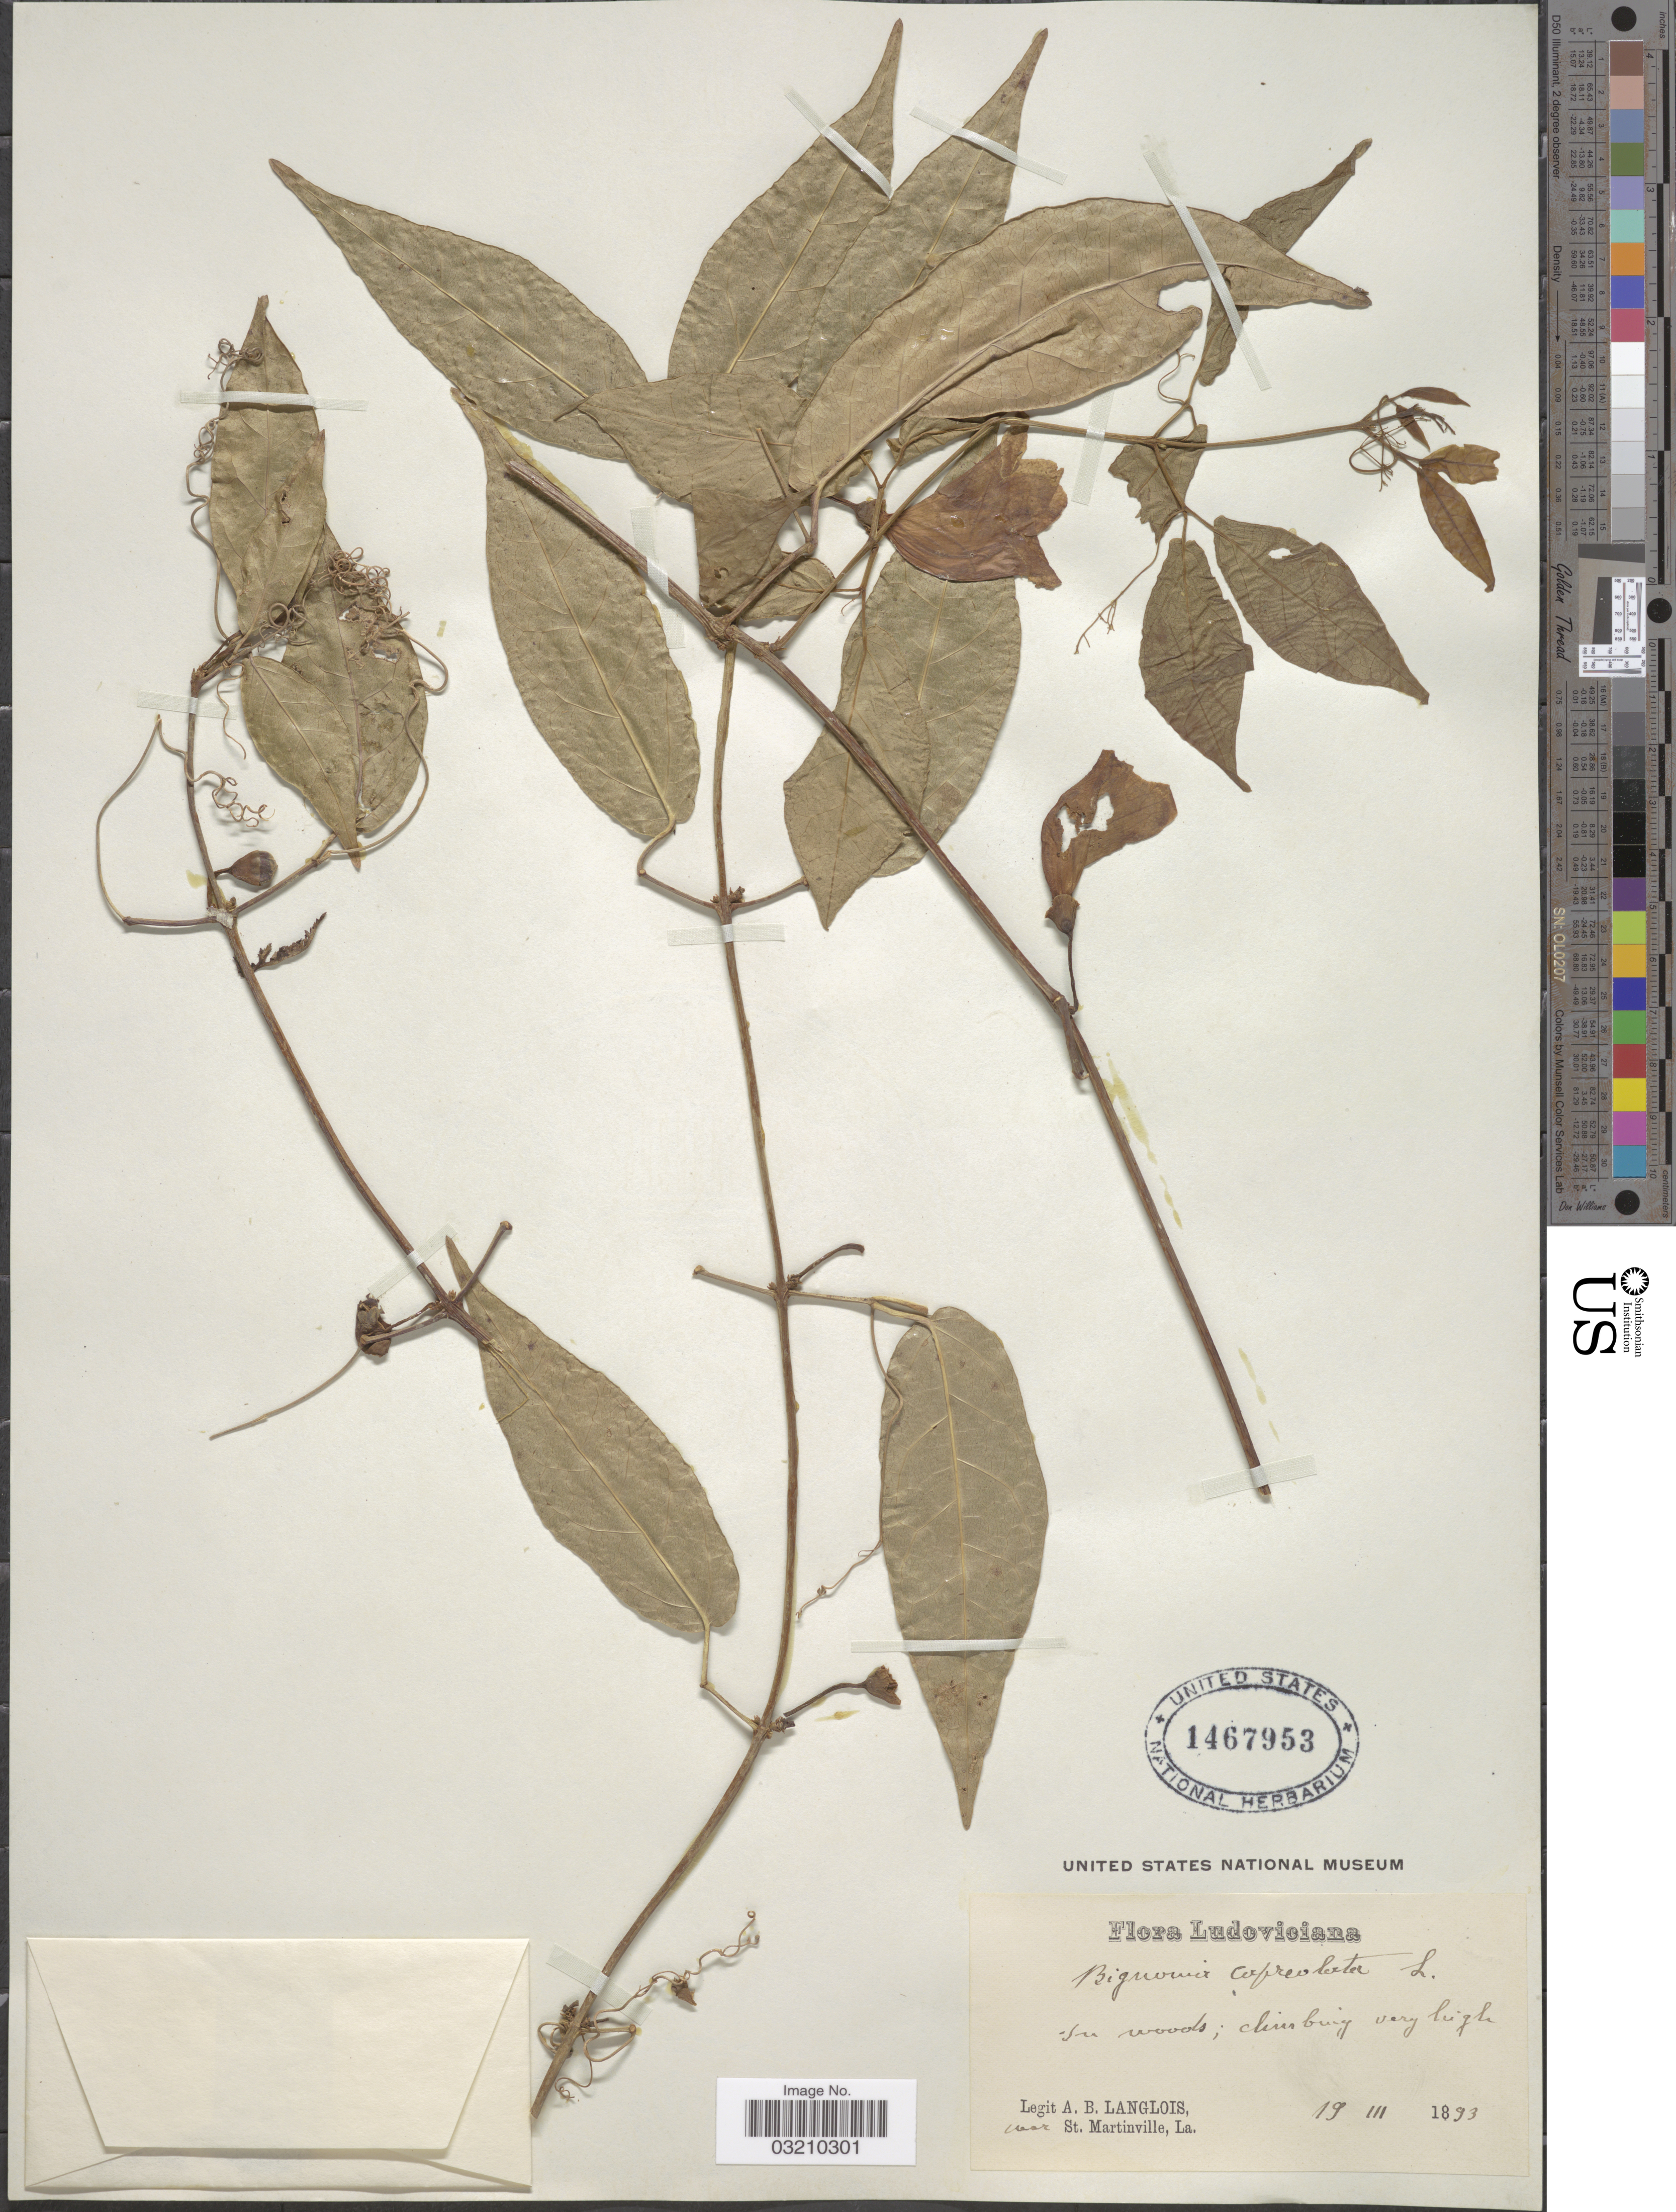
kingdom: Plantae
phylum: Tracheophyta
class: Magnoliopsida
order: Lamiales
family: Bignoniaceae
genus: Bignonia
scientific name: Bignonia capreolata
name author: L.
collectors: A. Langlois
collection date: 1893-03-19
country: United States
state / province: Louisiana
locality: Near St. Martinville.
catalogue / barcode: US 1467953